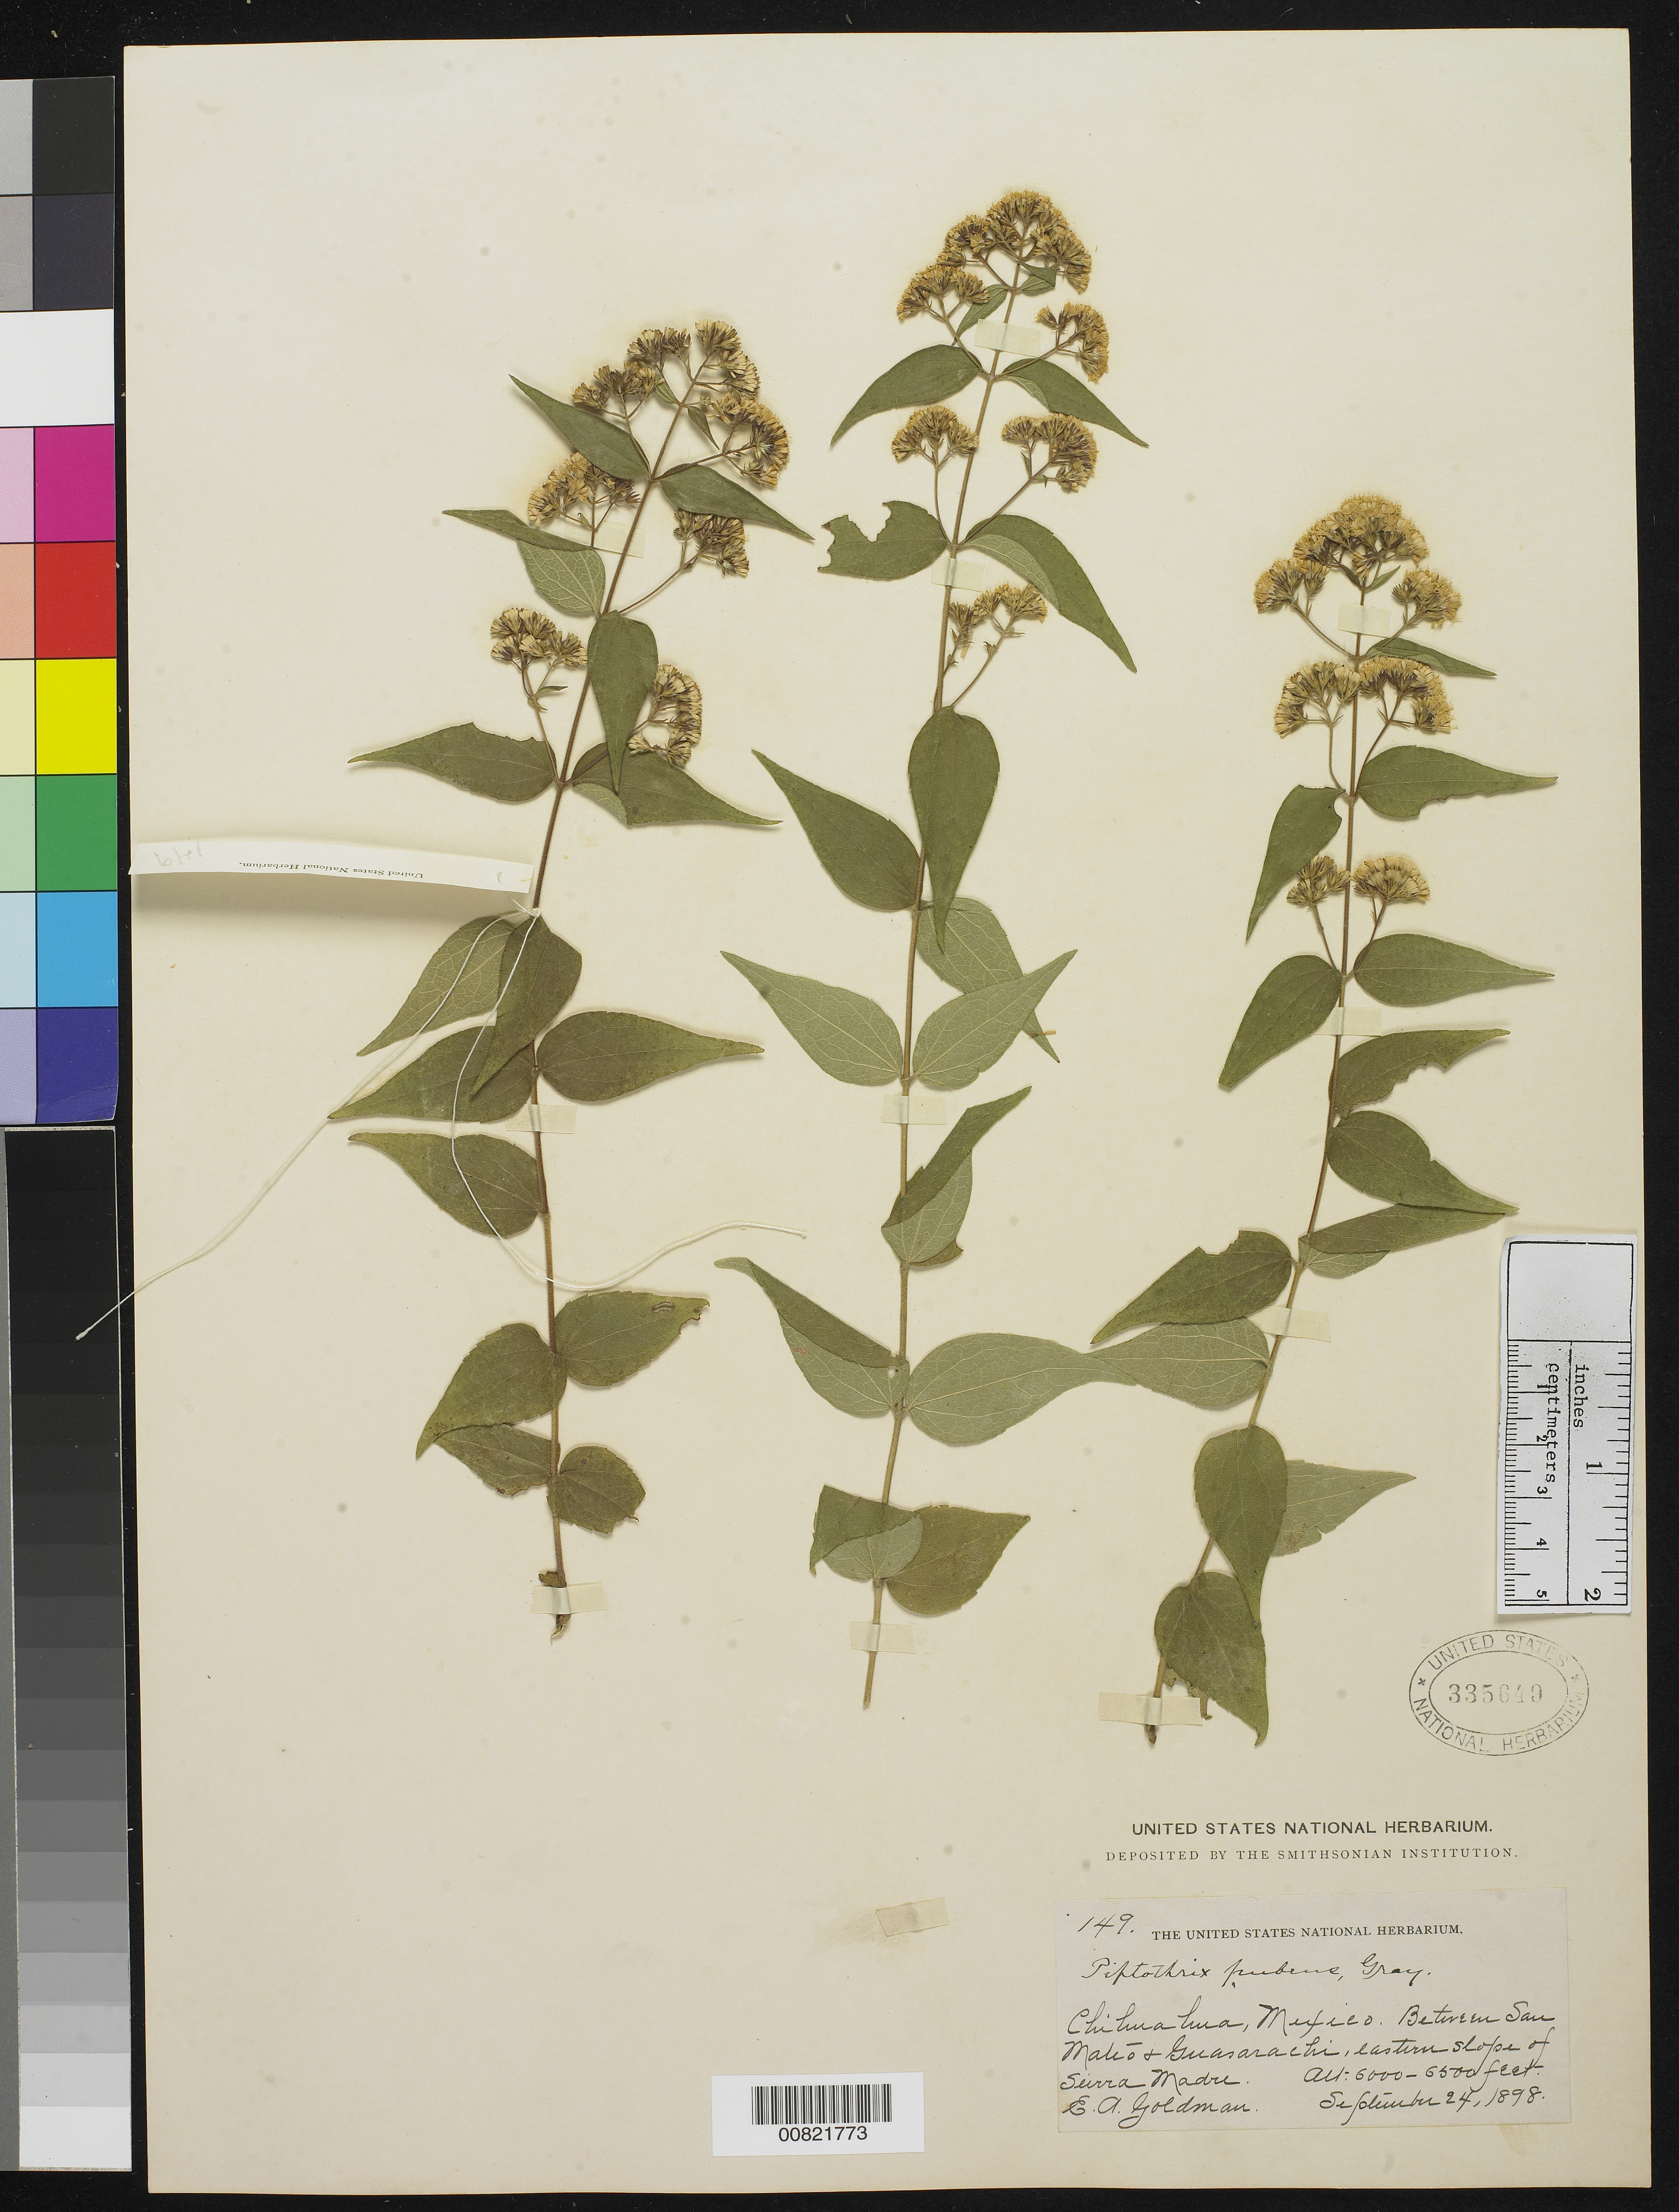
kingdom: Plantae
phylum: Tracheophyta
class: Magnoliopsida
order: Asterales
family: Asteraceae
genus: Piptothrix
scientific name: Piptothrix pubens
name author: A. Gray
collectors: E. A. Goldman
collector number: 149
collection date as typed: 24 Sep 1898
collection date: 1898-09-24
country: Mexico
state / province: Chihuahua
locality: Between San Mateo and Guasarachi, eastern slope of Sierra Madre.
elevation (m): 1829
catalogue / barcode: US 335649